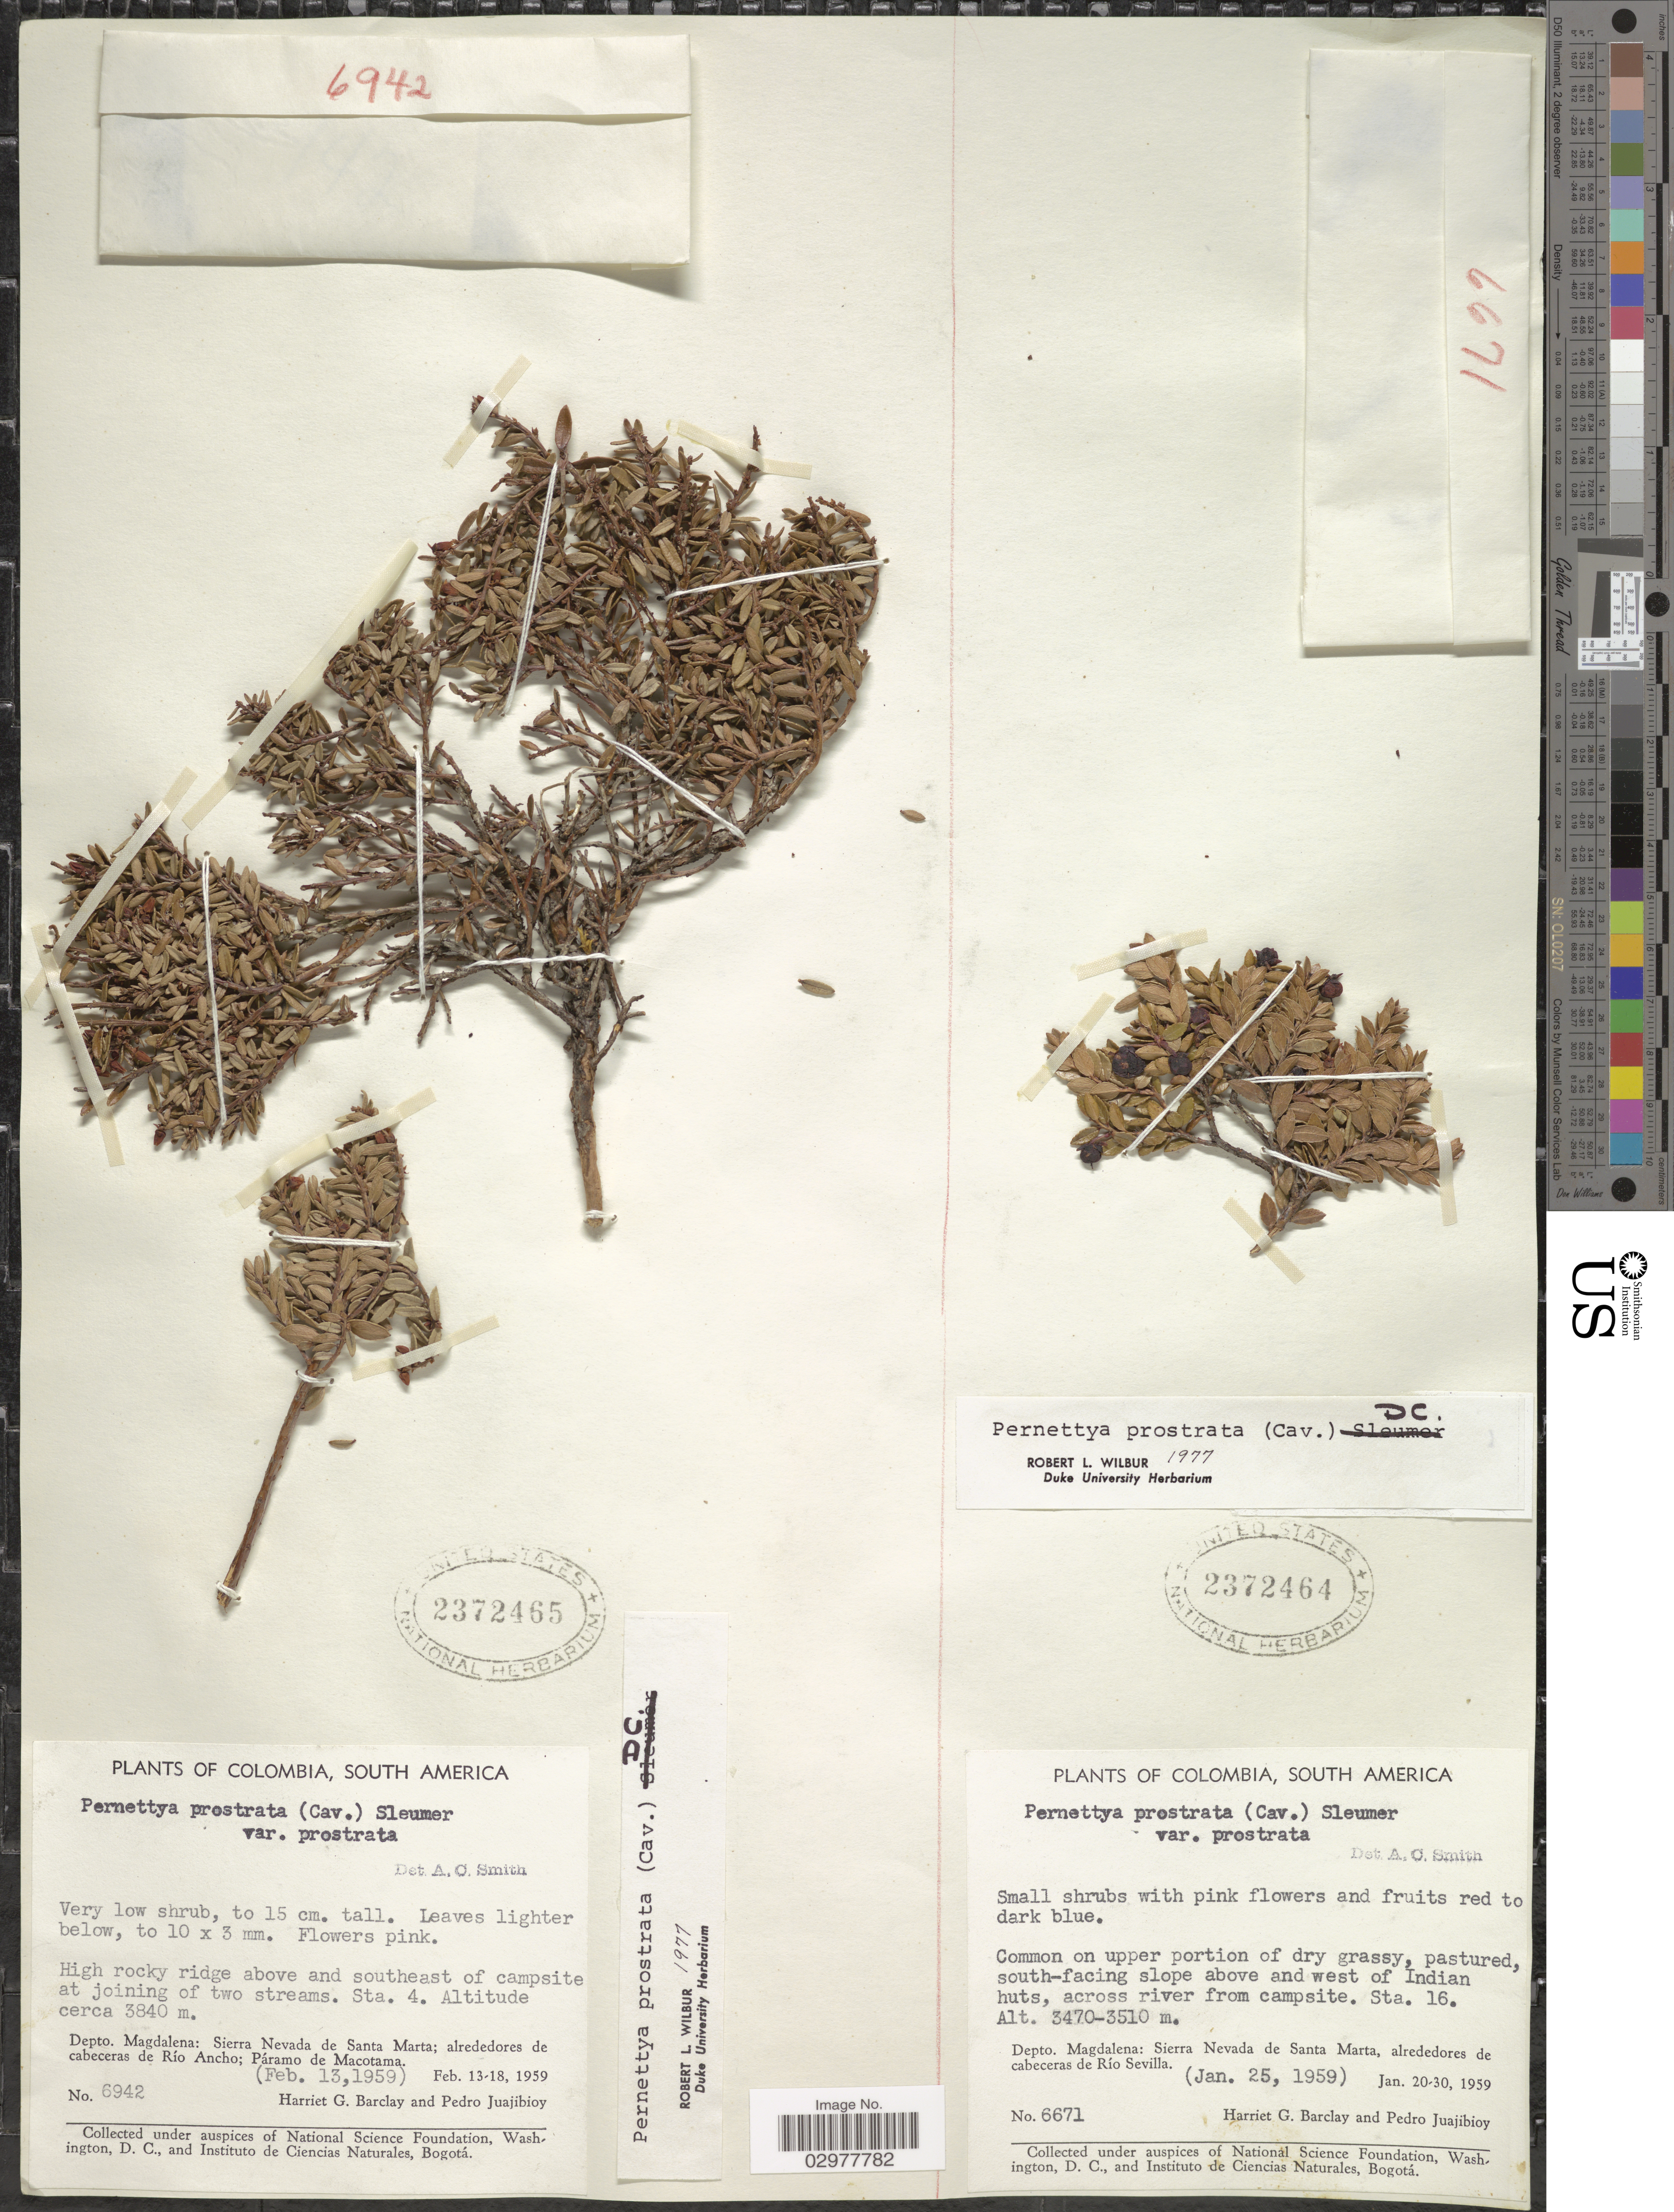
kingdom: Plantae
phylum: Tracheophyta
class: Magnoliopsida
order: Ericales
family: Ericaceae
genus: Pernettya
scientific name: Pernettya prostrata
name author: (Cav.) DC.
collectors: H. G. Barclay & P. Juajibioy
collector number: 6671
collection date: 1959-01-25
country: Colombia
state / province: Magdalena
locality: South-facing slope above and west of Indian huts, across river from campsite, Sta. 16., Depto. Magdalena: Sierra Nevada de Santa Marta, alrededores de cabeceras de Río Sevilla.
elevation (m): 3470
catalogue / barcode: US 2372464-2